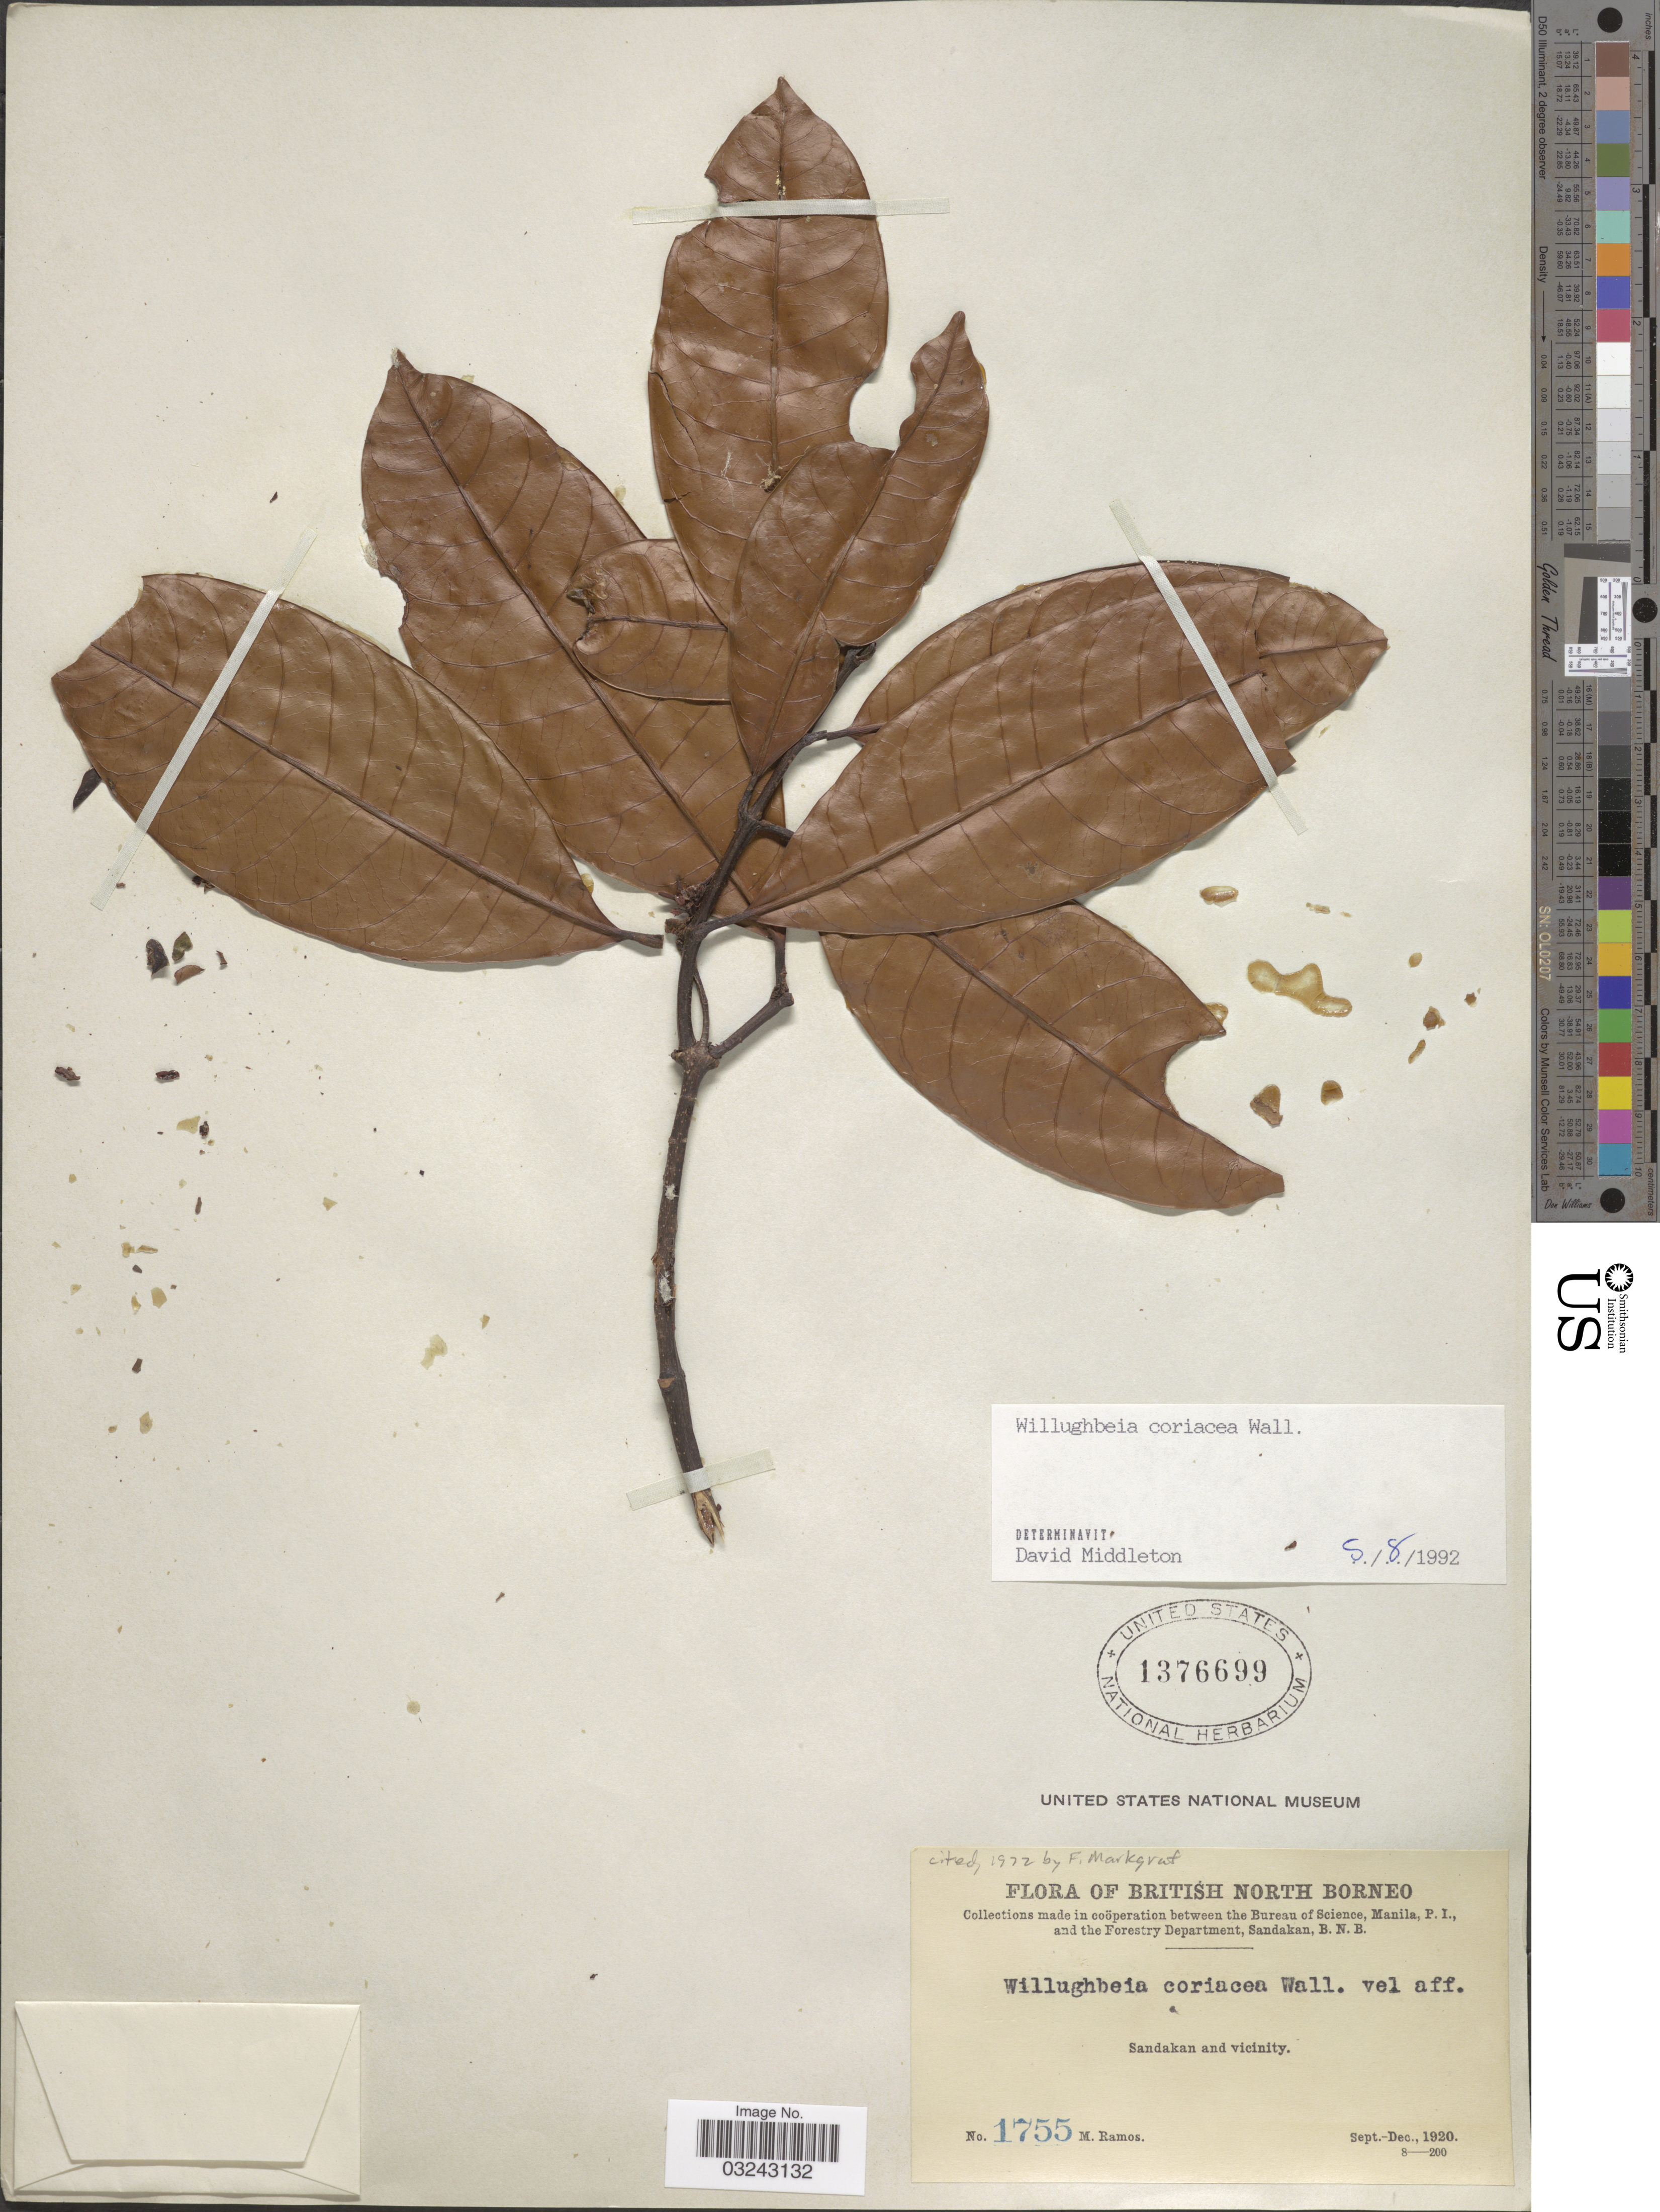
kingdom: Plantae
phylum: Tracheophyta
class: Magnoliopsida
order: Gentianales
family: Apocynaceae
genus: Willughbeia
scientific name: Willughbeia coriacea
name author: Wall.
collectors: M. Ramos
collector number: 1755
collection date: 1920-09/1920-12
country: Malaysia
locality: British North Borneo, Sandakan and vicinity.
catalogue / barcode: US 1376699